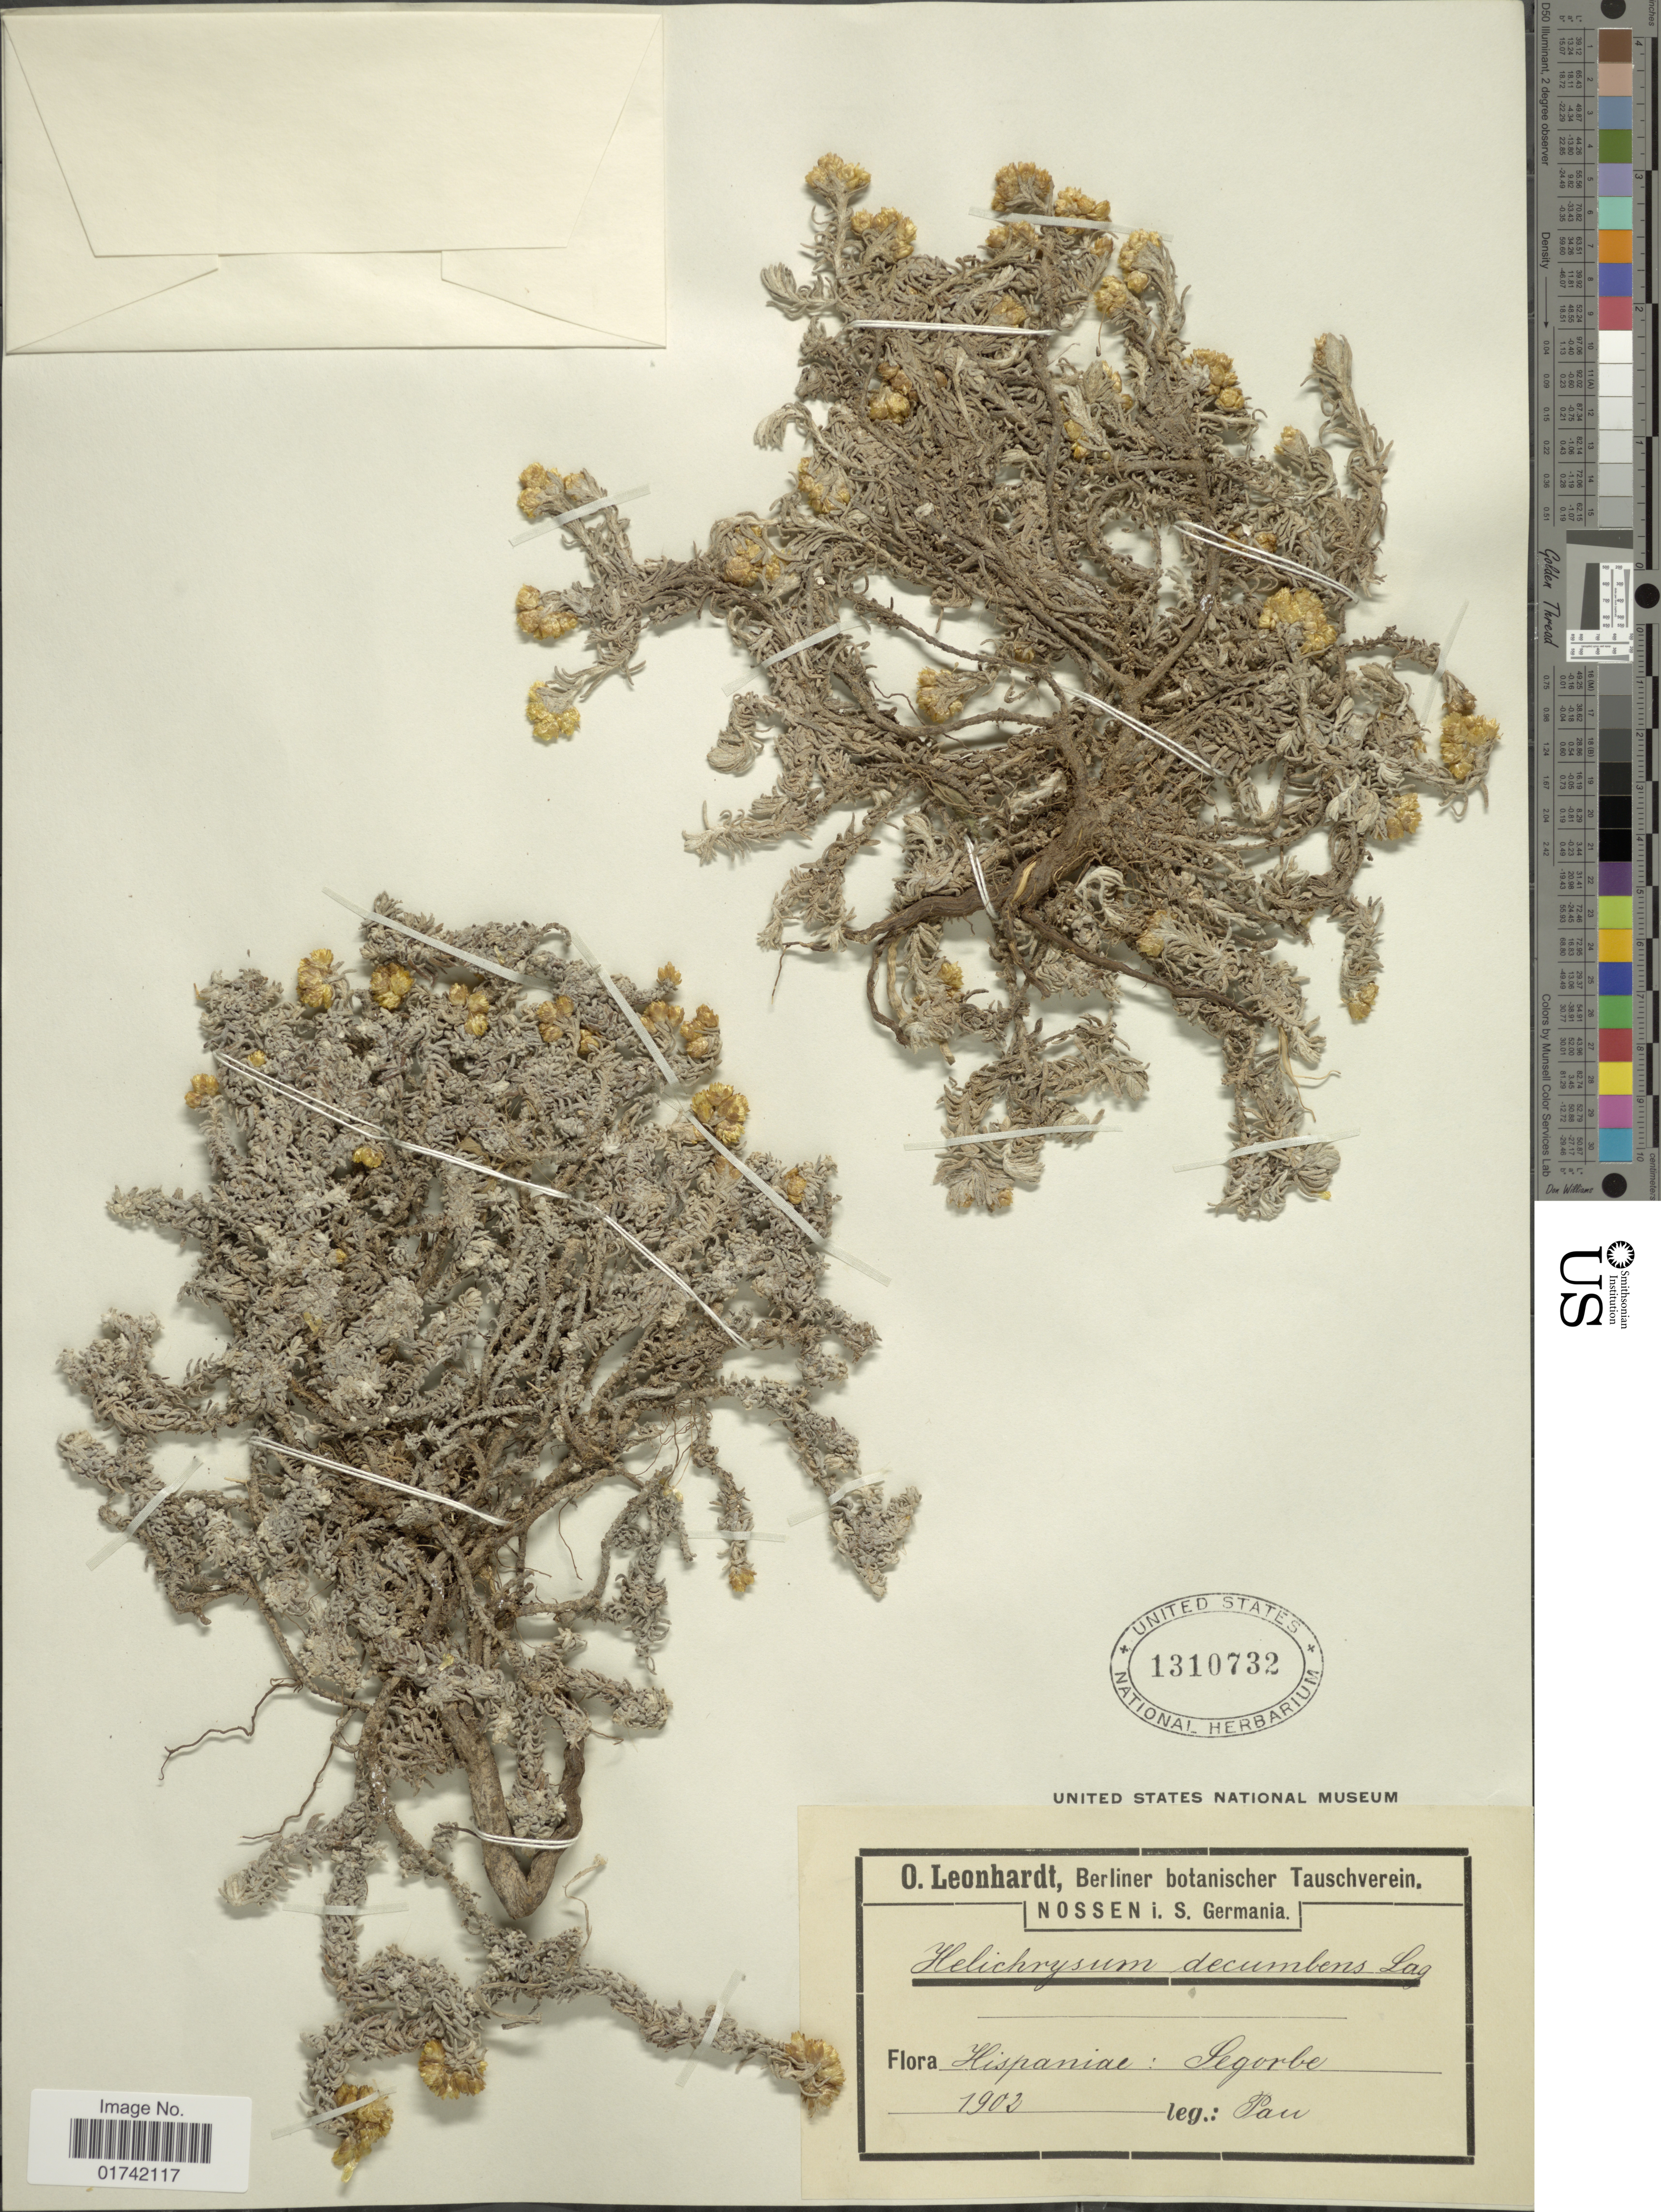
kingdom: Plantae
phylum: Tracheophyta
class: Magnoliopsida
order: Asterales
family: Asteraceae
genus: Helichrysum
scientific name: Helichrysum decumbens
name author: Lag. & Cambess.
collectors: Pau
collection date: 1902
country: Spain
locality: Hispaniae: Segorbe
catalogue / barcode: US 1310732